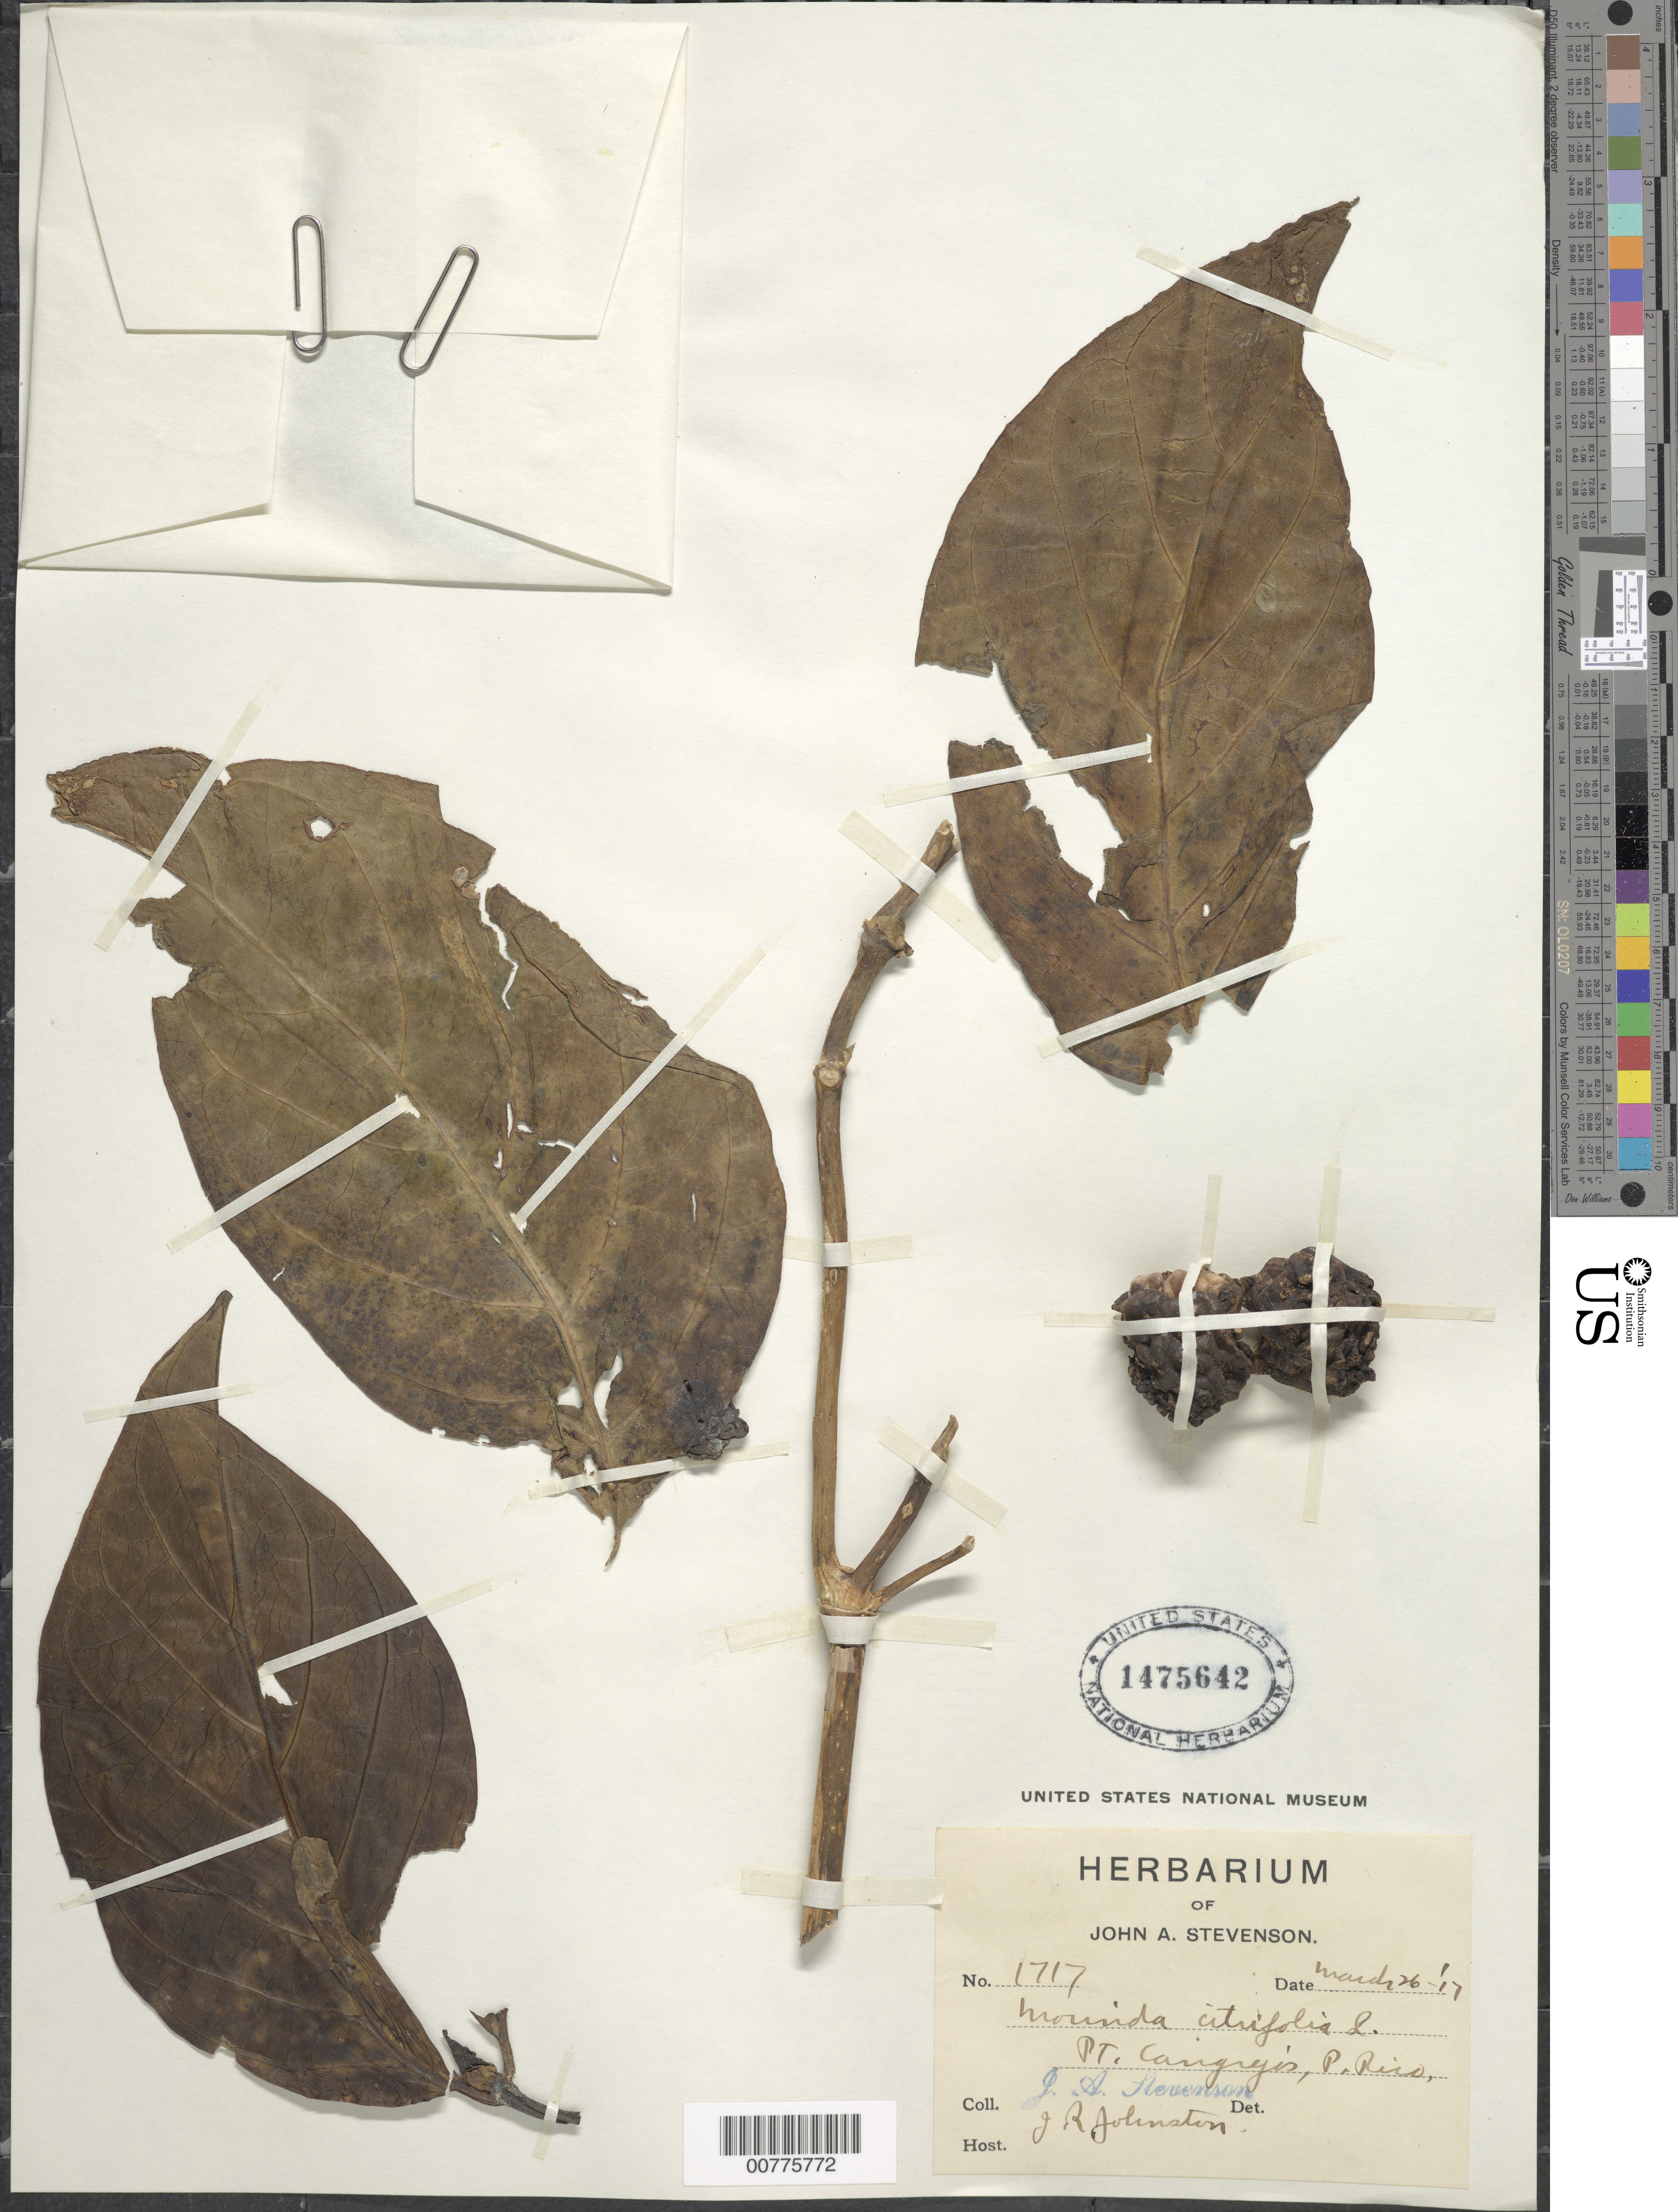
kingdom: Plantae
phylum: Tracheophyta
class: Magnoliopsida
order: Gentianales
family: Rubiaceae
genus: Morinda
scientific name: Morinda citrifolia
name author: L.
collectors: J. Stevenson & J. Johnston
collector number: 1717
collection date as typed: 26 Mat 1917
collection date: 1917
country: Puerto Rico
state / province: Carolina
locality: Pt. Cangrejos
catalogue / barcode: US 1475642